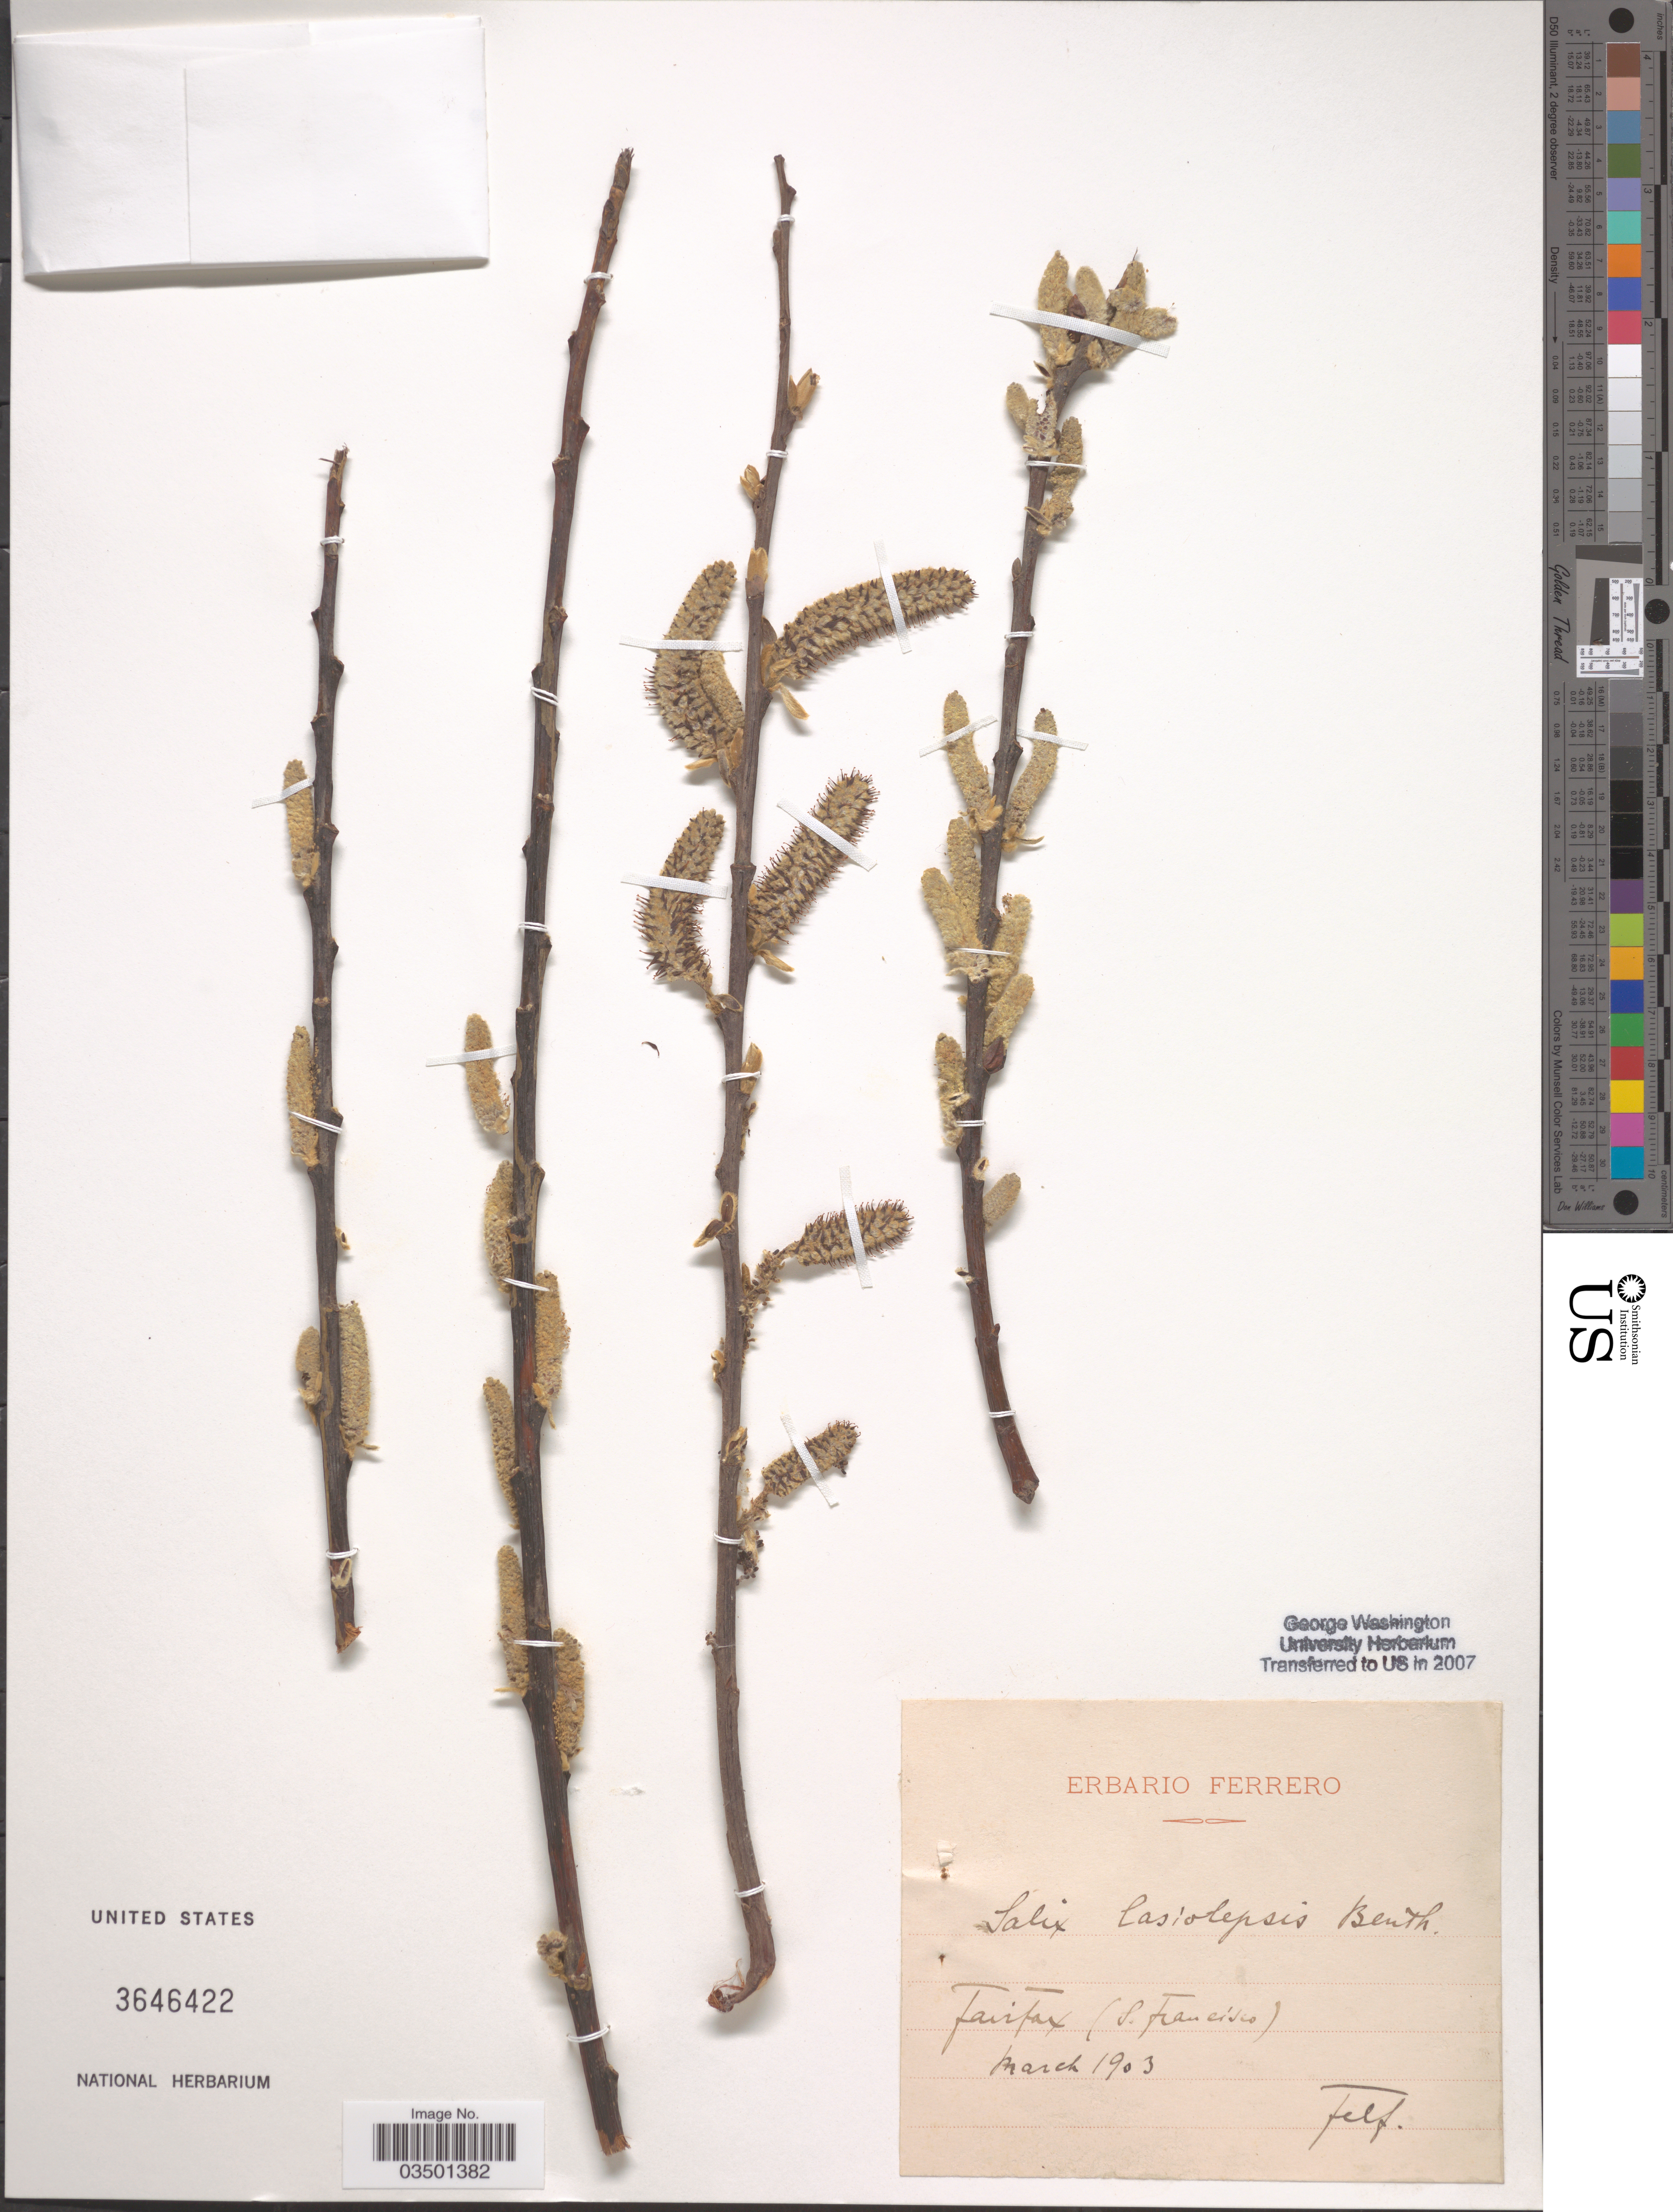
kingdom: Plantae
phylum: Tracheophyta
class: Magnoliopsida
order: Malpighiales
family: Salicaceae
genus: Salix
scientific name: Salix lasiolepis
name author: Benth.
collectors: F. Ferrero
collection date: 1903-03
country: United States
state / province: California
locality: Fairfax (S. Francisco).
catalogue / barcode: US 3646422